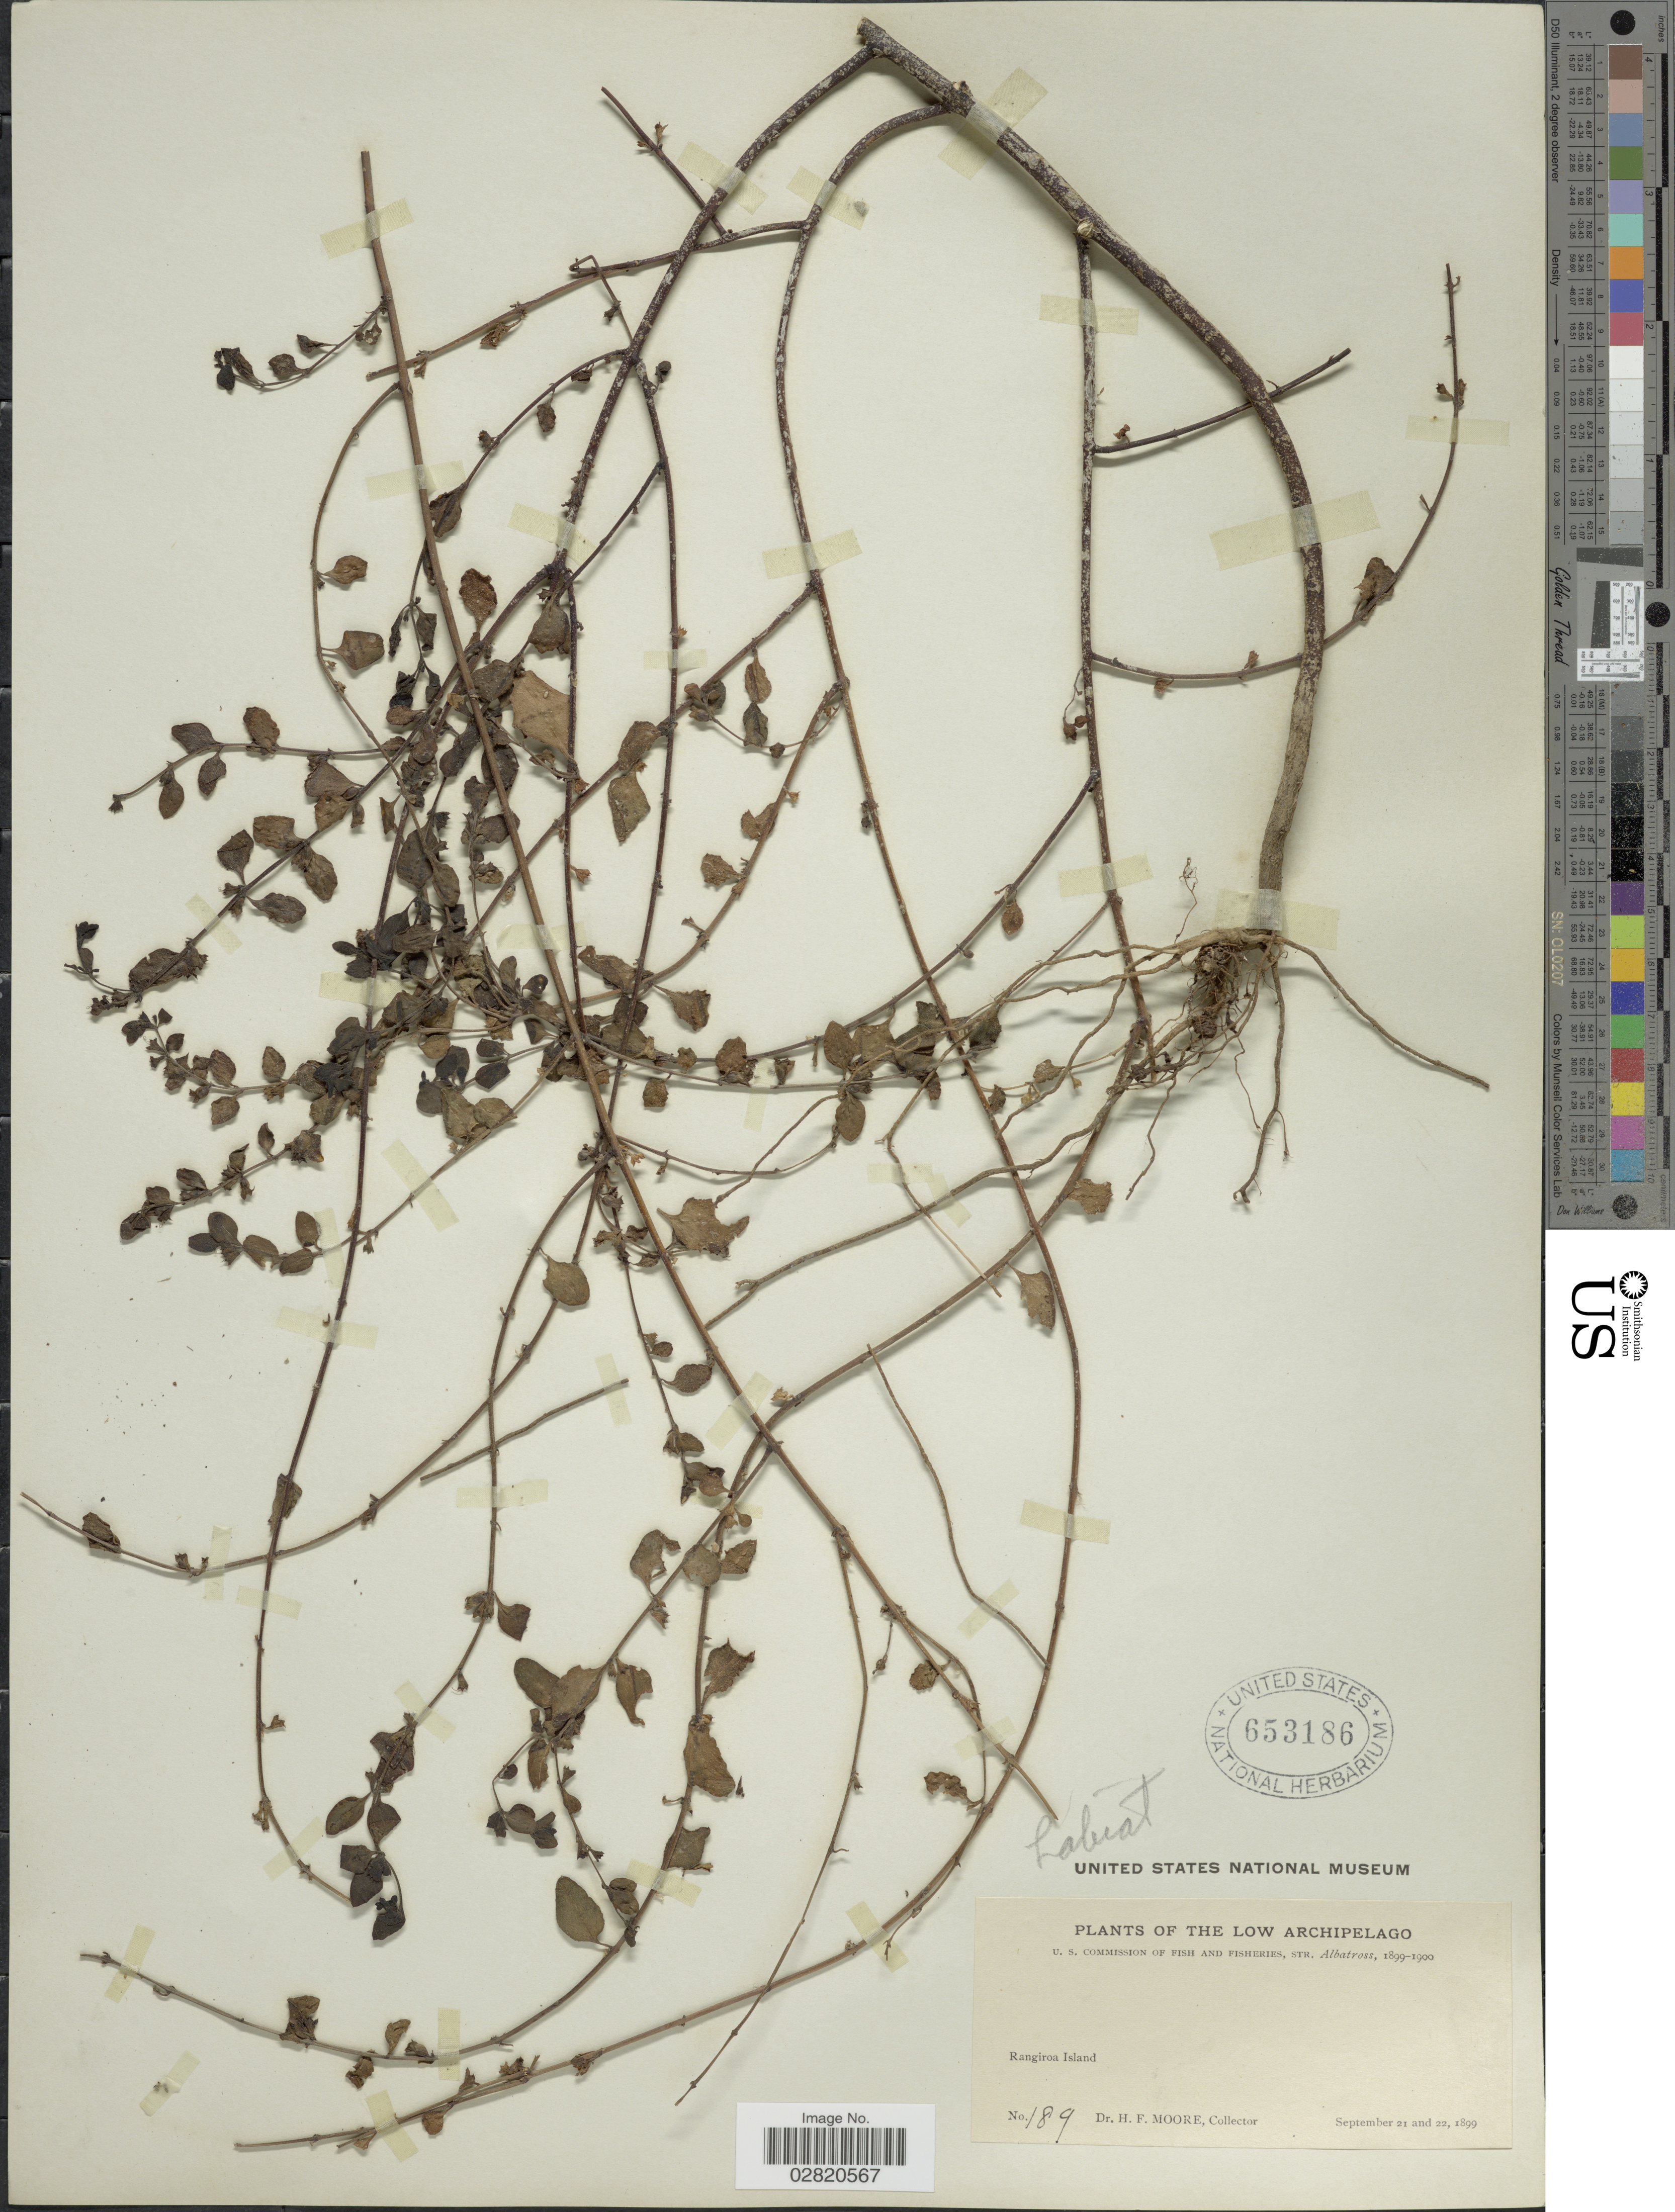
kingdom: Plantae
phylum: Tracheophyta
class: Magnoliopsida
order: Lamiales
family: Lamiaceae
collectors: H. F. Moore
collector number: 189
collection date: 1899-09-21/1899-09-22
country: French Polynesia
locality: Low Archipelago. Rangiroa Island.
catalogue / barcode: US 653186